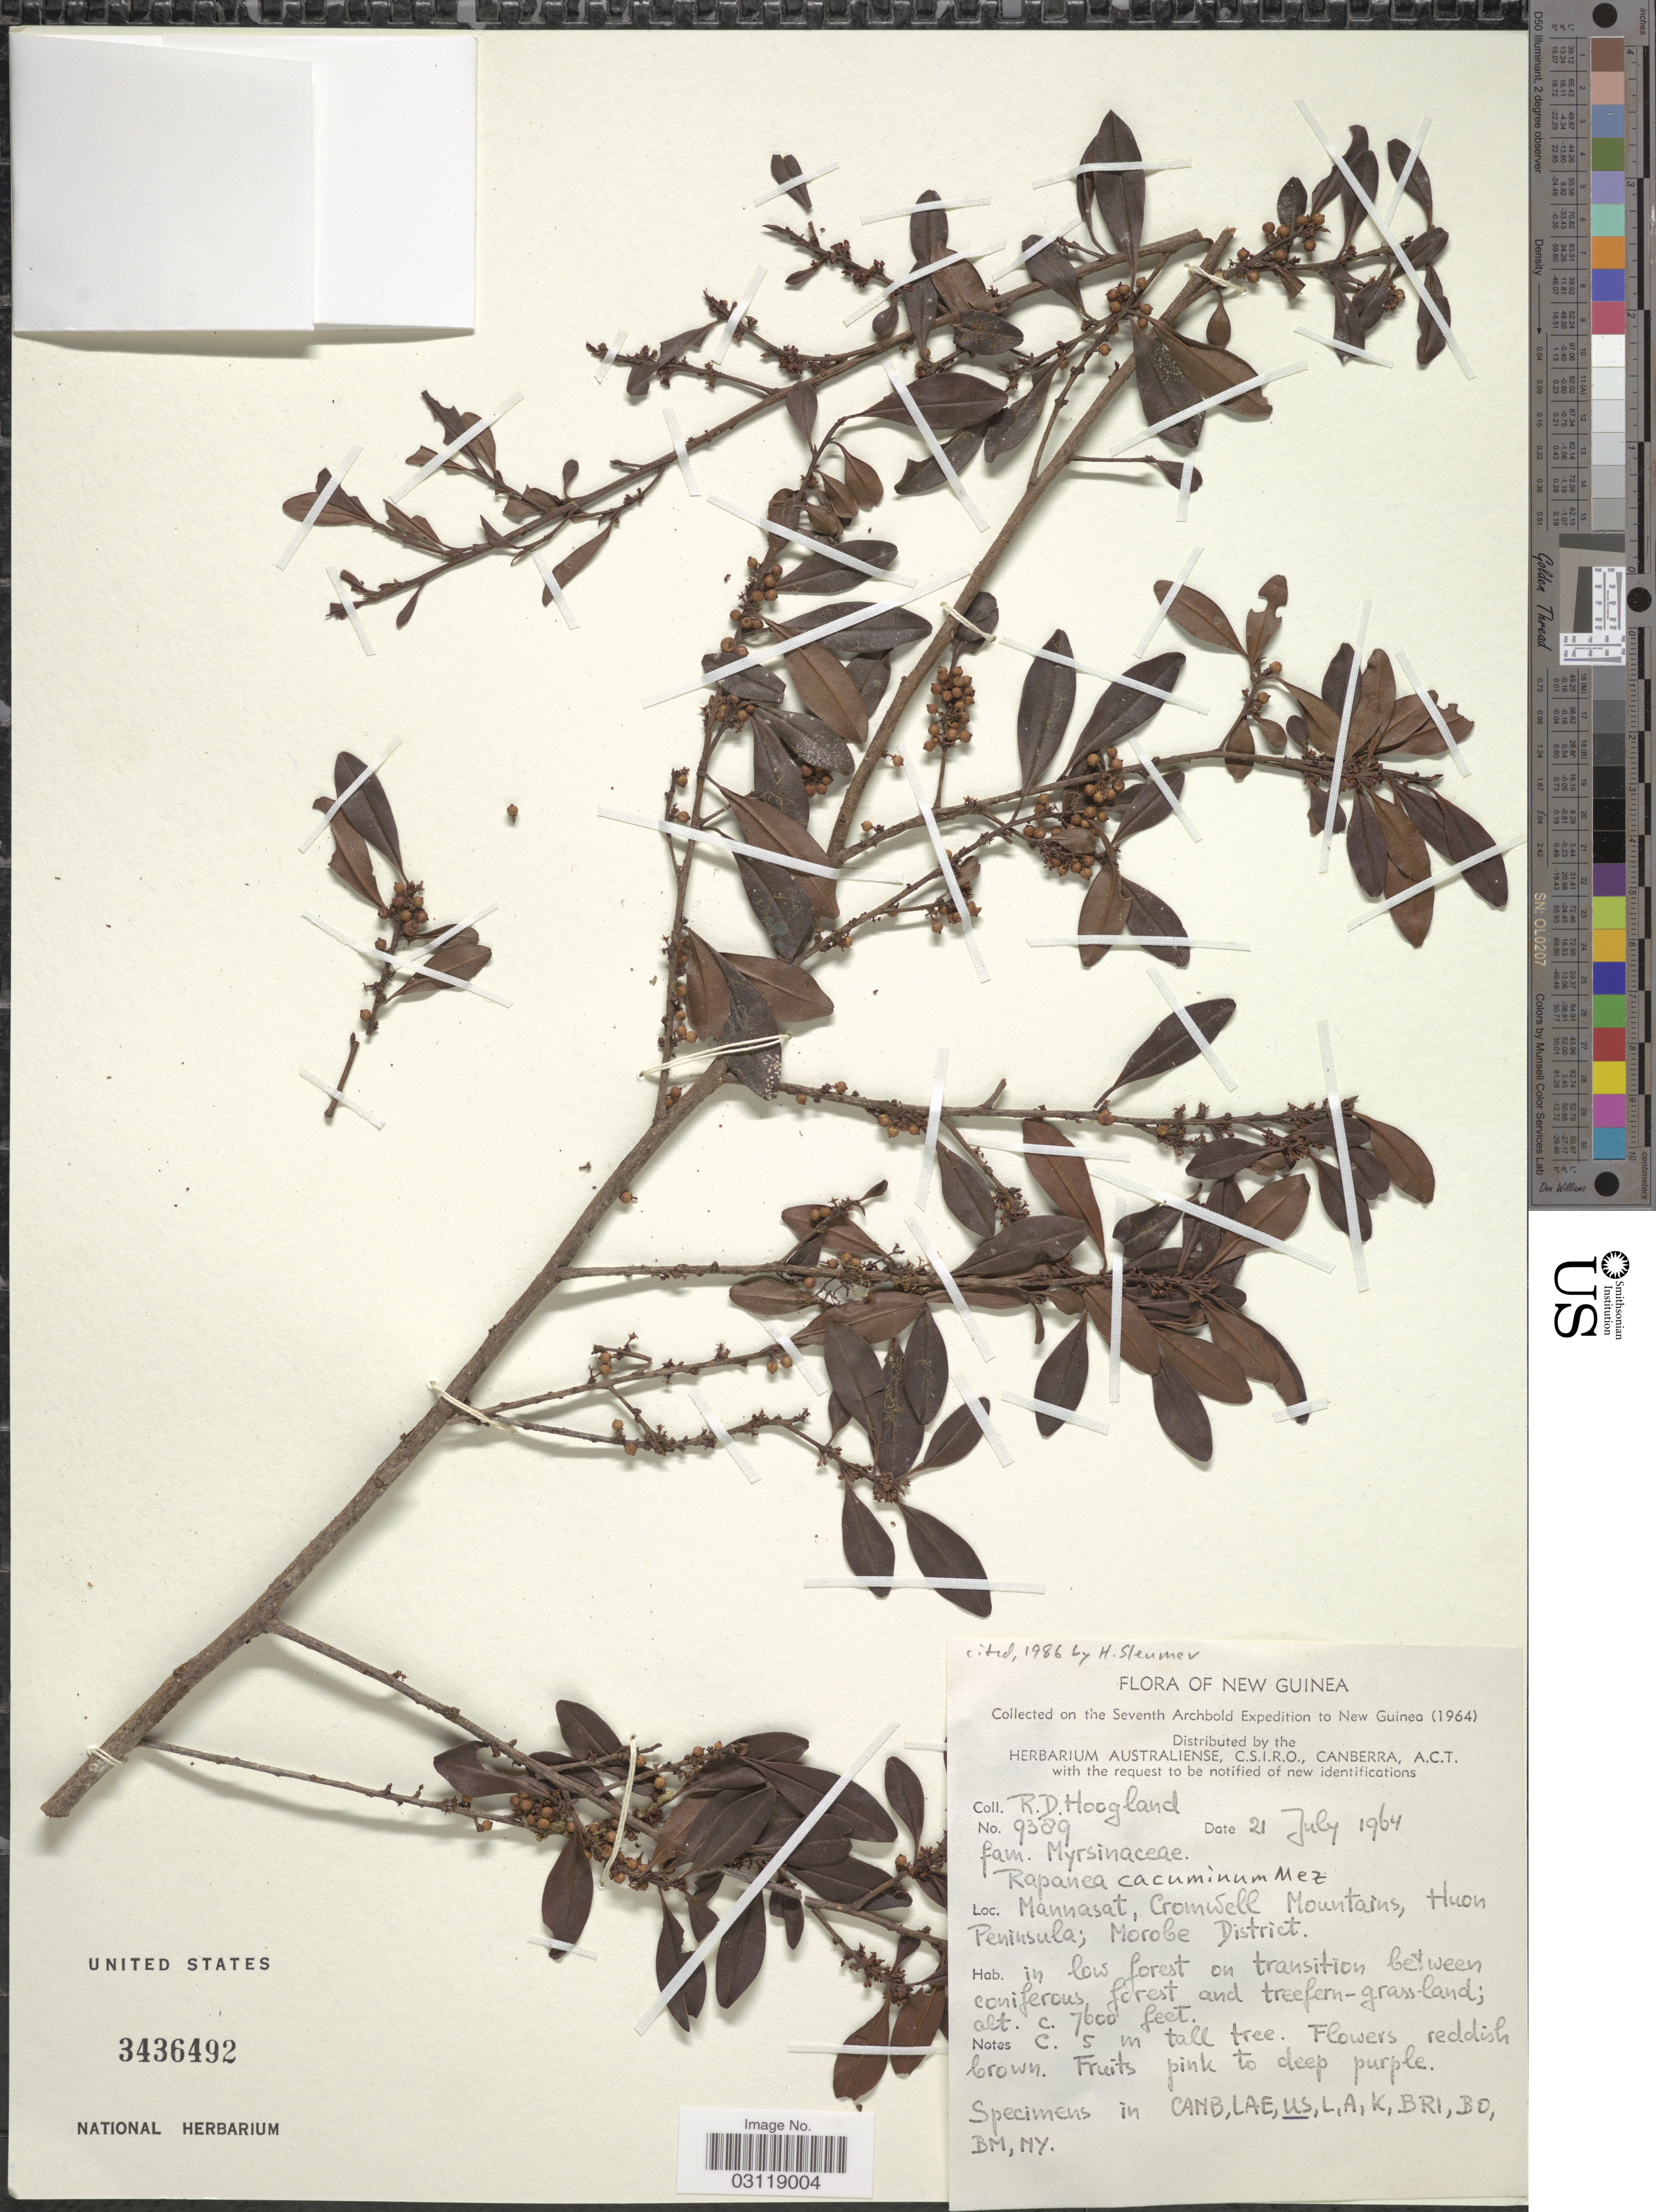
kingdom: Plantae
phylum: Tracheophyta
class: Magnoliopsida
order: Ericales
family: Primulaceae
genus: Rapanea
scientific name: Rapanea cacuminum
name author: Mez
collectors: R. D. Hoogland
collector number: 9389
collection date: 1964-07-21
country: Papua New Guinea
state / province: Morobe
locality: New Guinea. Mannasat, Cromwell Mountains, Huon Peninsula. Morobe District.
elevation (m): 2316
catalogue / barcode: US 3436492